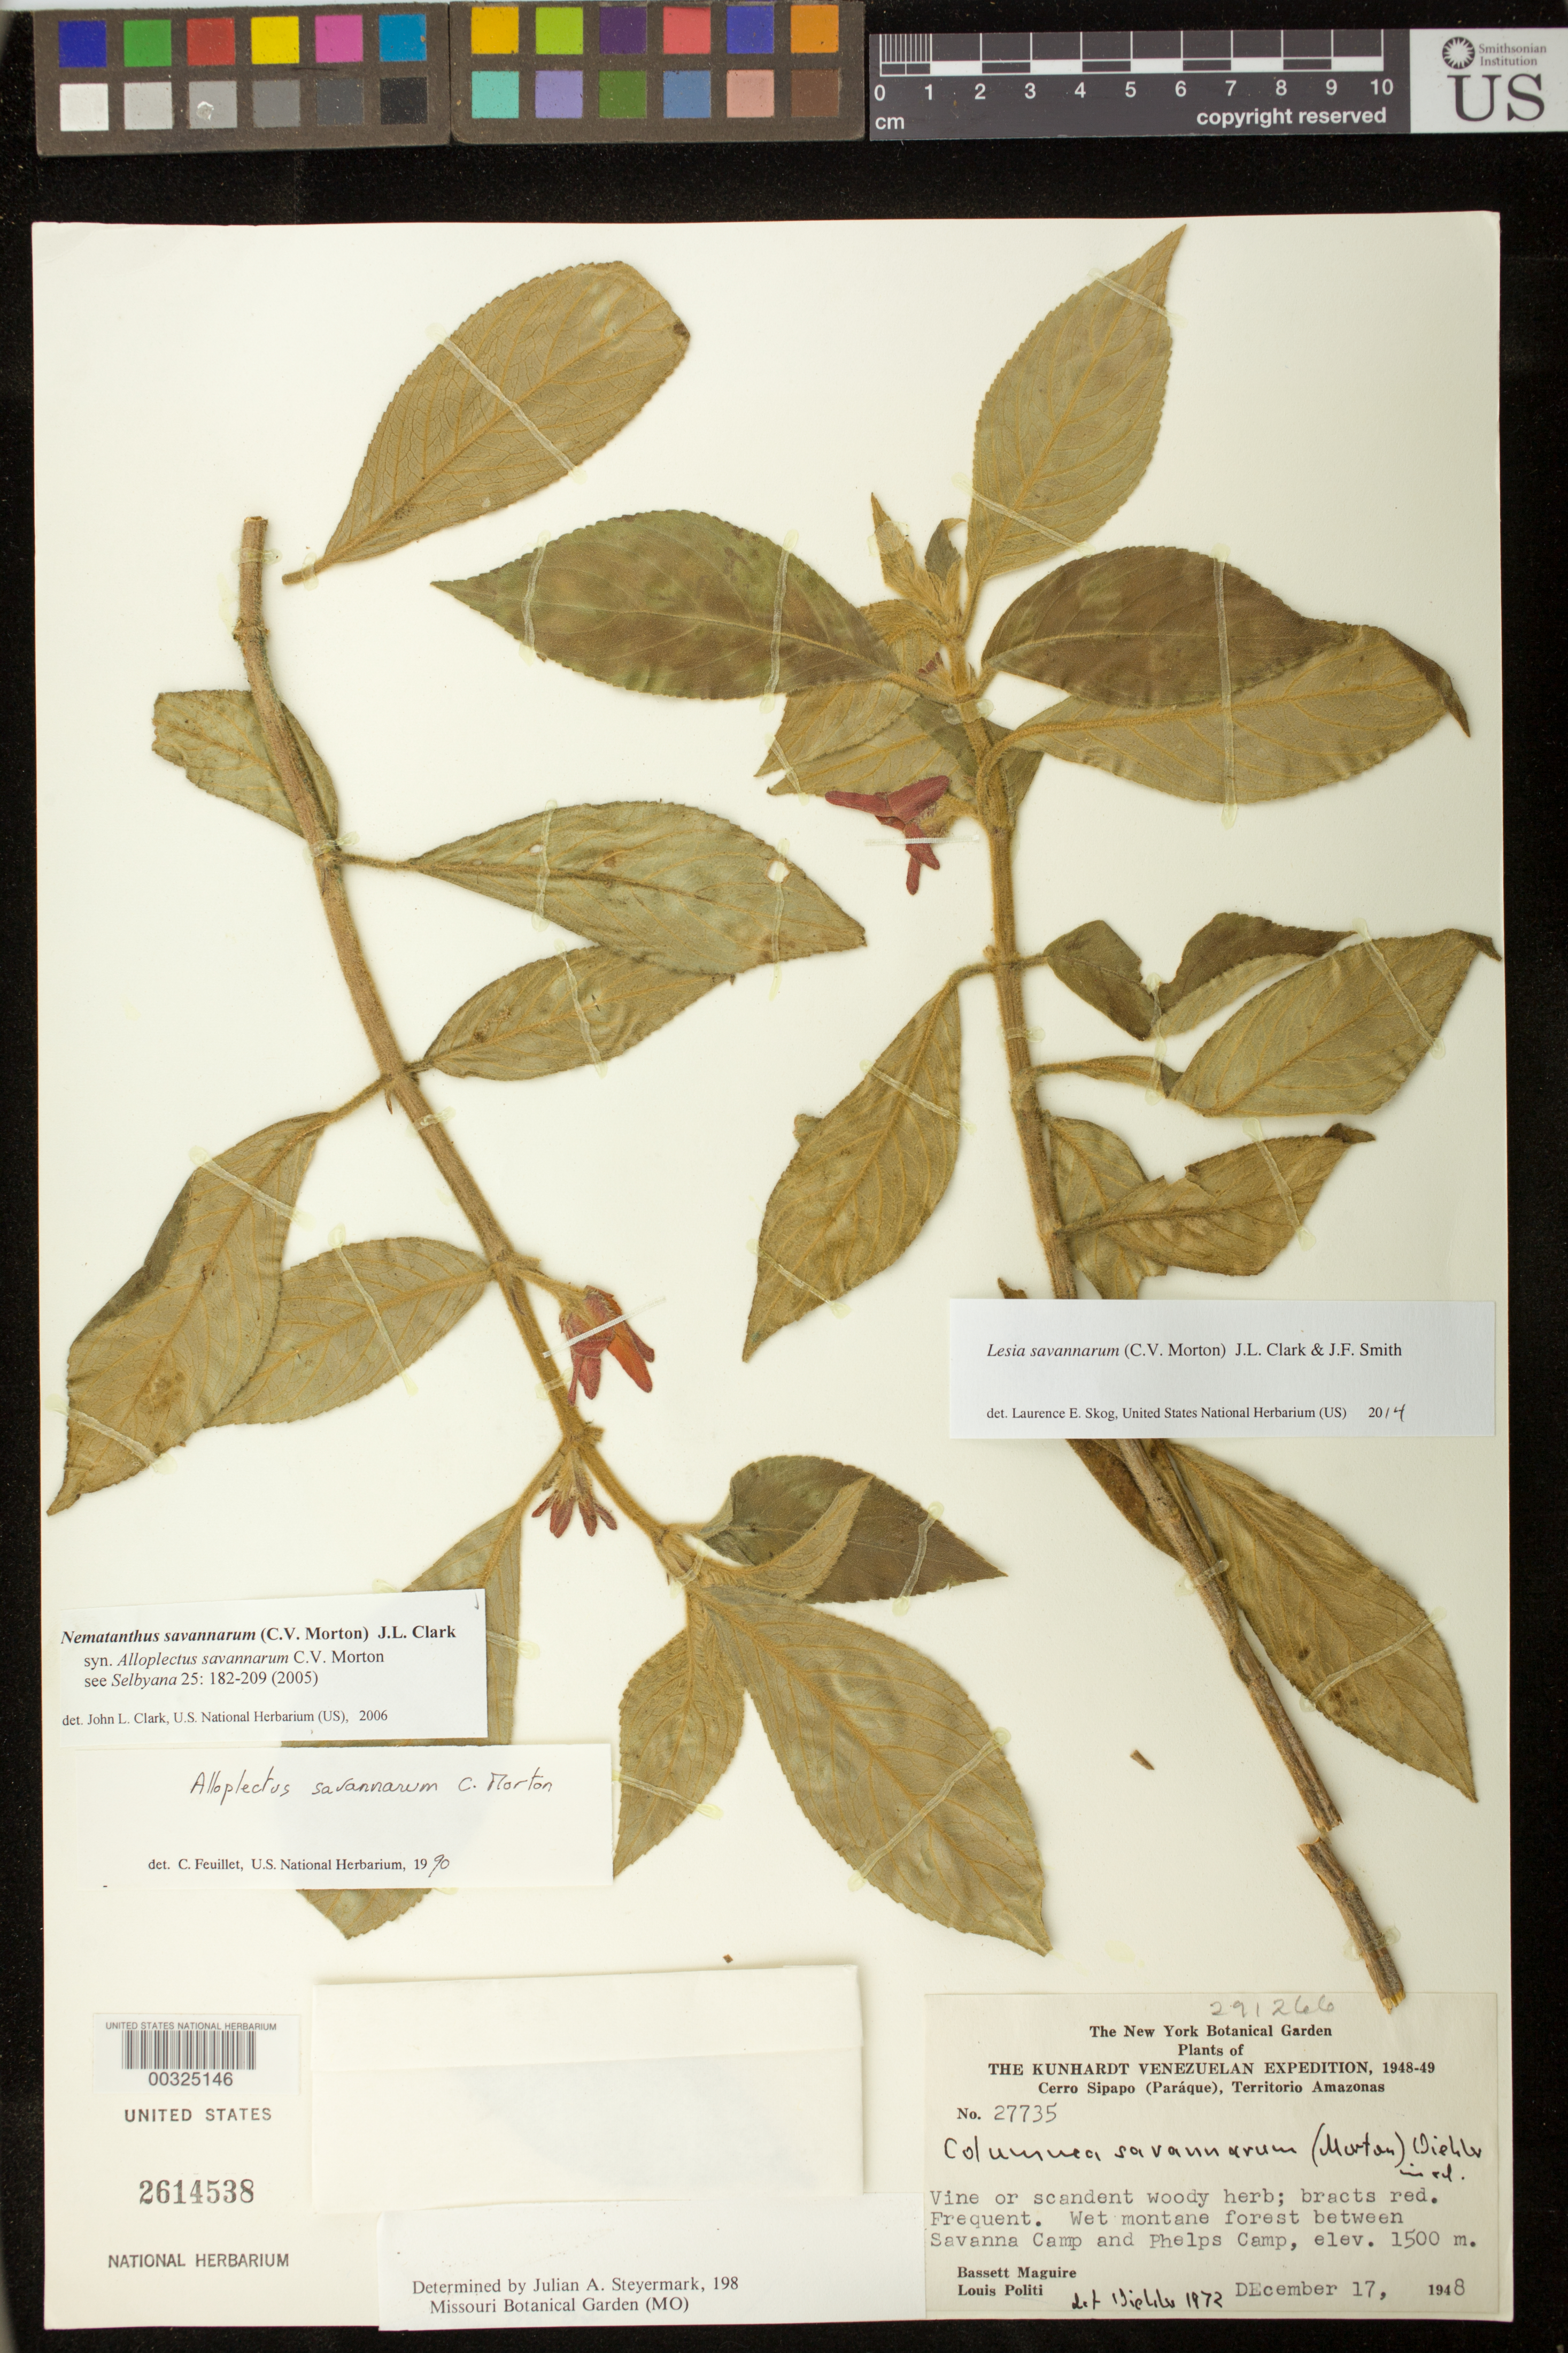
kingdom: Plantae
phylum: Tracheophyta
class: Magnoliopsida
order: Lamiales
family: Gesneriaceae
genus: Lesia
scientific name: Lesia savannarum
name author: (C.V. Morton) J.L. Clark & J.F. Sm.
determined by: Skog, Laurence E.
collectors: B. Maguire & L. Politi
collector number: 27735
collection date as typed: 17 Dec 1948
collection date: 1948-12-17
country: Venezuela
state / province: Amazonas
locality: Cerro Sipapo (Paráque). Between Savanna Camp and Phelps Camp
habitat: Wet montane forest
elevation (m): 1500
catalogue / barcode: US 2614538